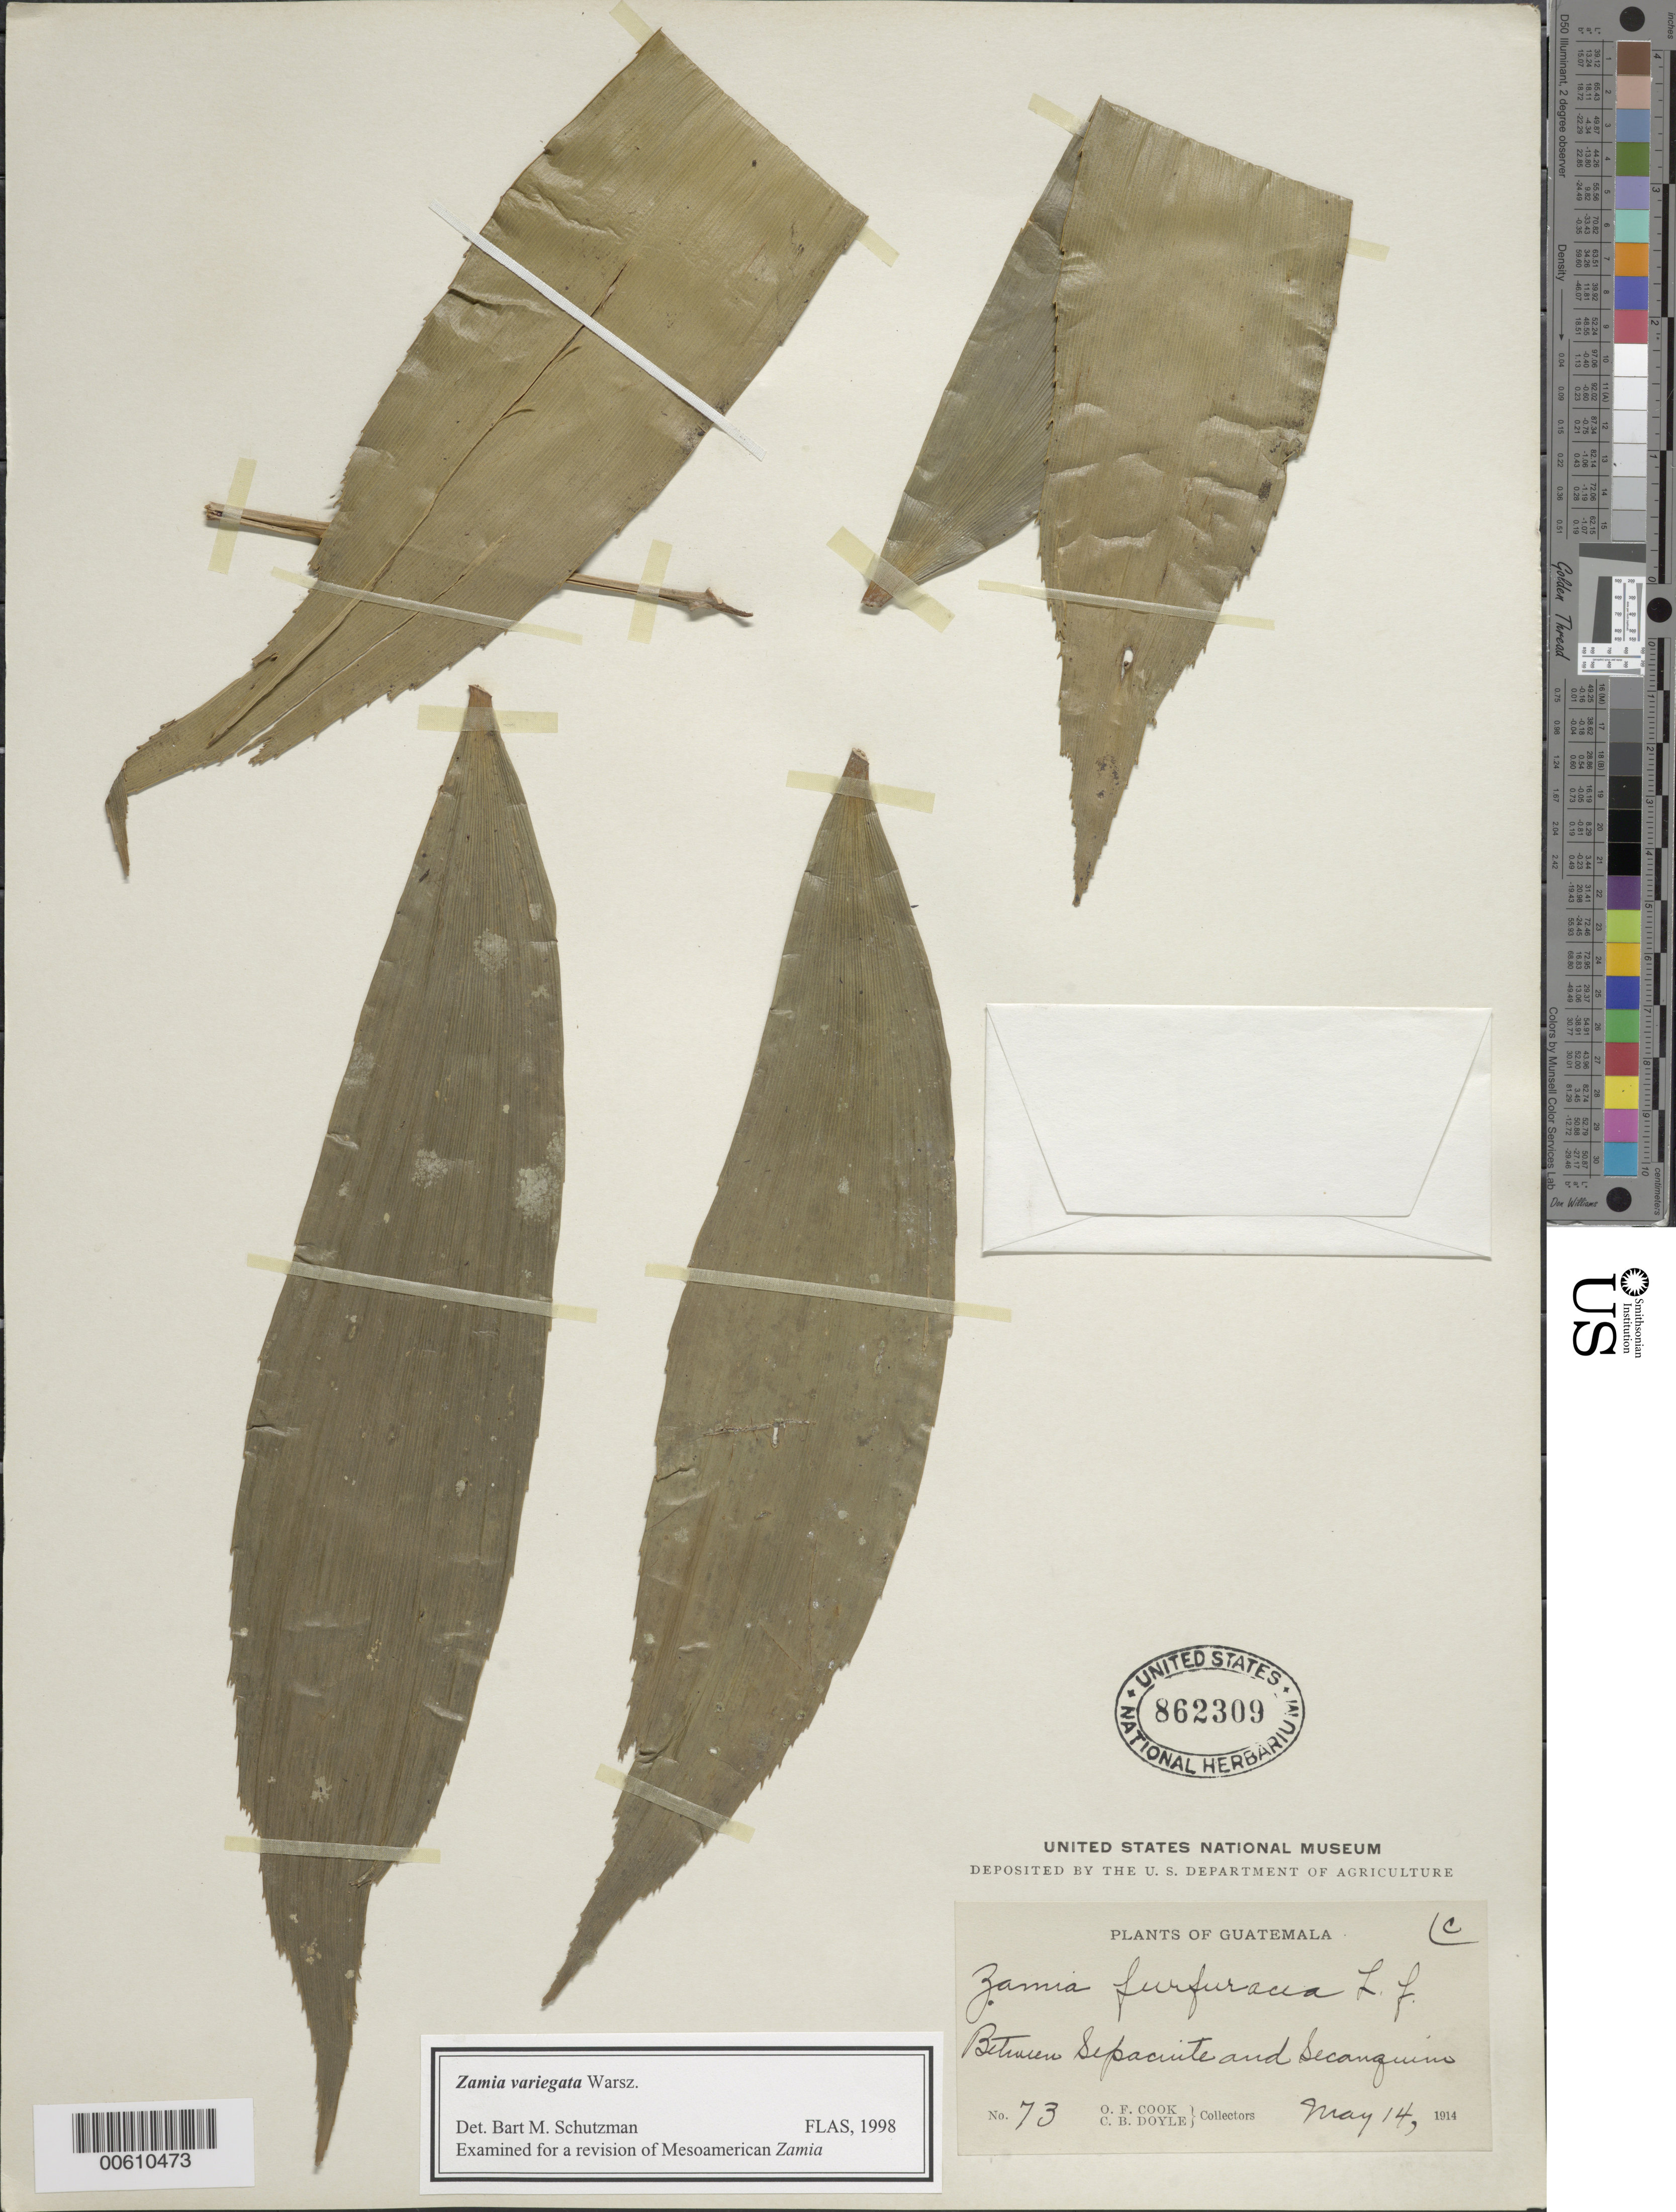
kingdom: Plantae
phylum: Tracheophyta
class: Cycadopsida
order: Cycadales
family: Zamiaceae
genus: Zamia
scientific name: Zamia variegata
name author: Warsz.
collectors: O. F. Cook & C. Doyle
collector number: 73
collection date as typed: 14 May 1914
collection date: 1914-05-14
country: Guatemala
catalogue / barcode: US 862309